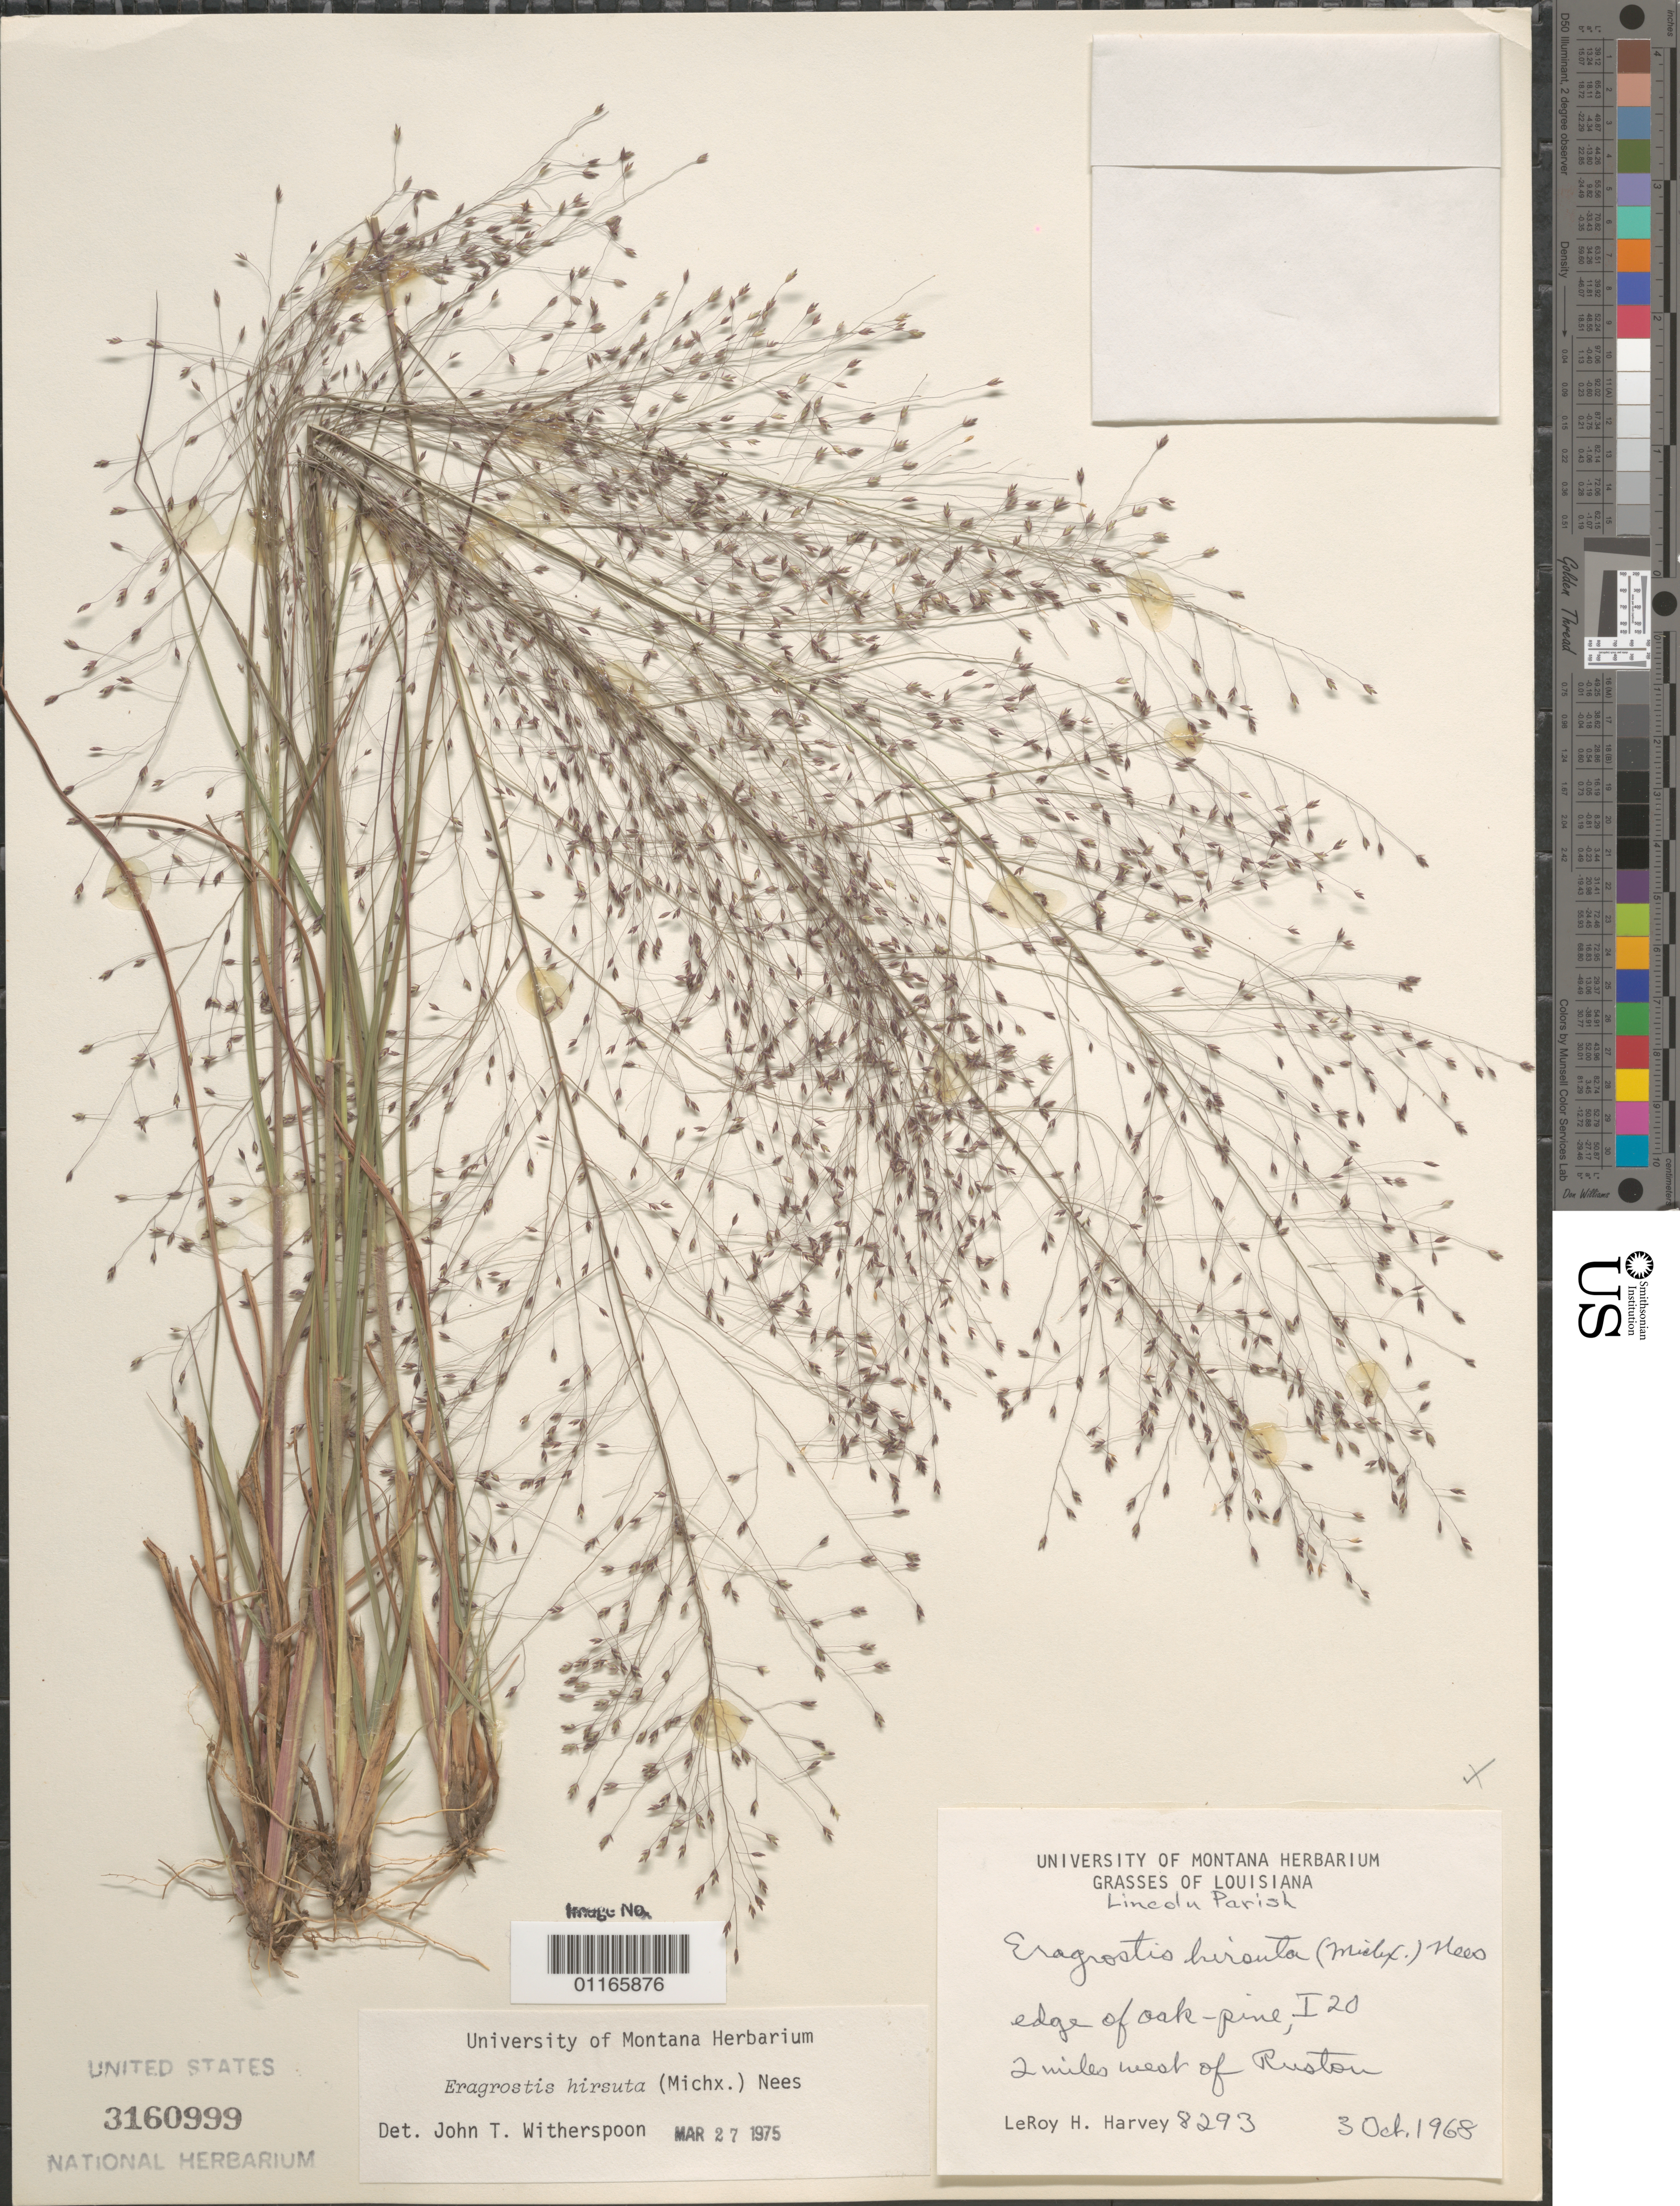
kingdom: Plantae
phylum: Tracheophyta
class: Liliopsida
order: Poales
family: Poaceae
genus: Eragrostis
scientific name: Eragrostis hirsuta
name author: (Michx.) Nees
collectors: L. H. Harvey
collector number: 8293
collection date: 1968-10-03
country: United States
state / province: Louisiana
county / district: Lincoln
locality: I-20, 2 miles west of Ruston.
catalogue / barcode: US 3160999